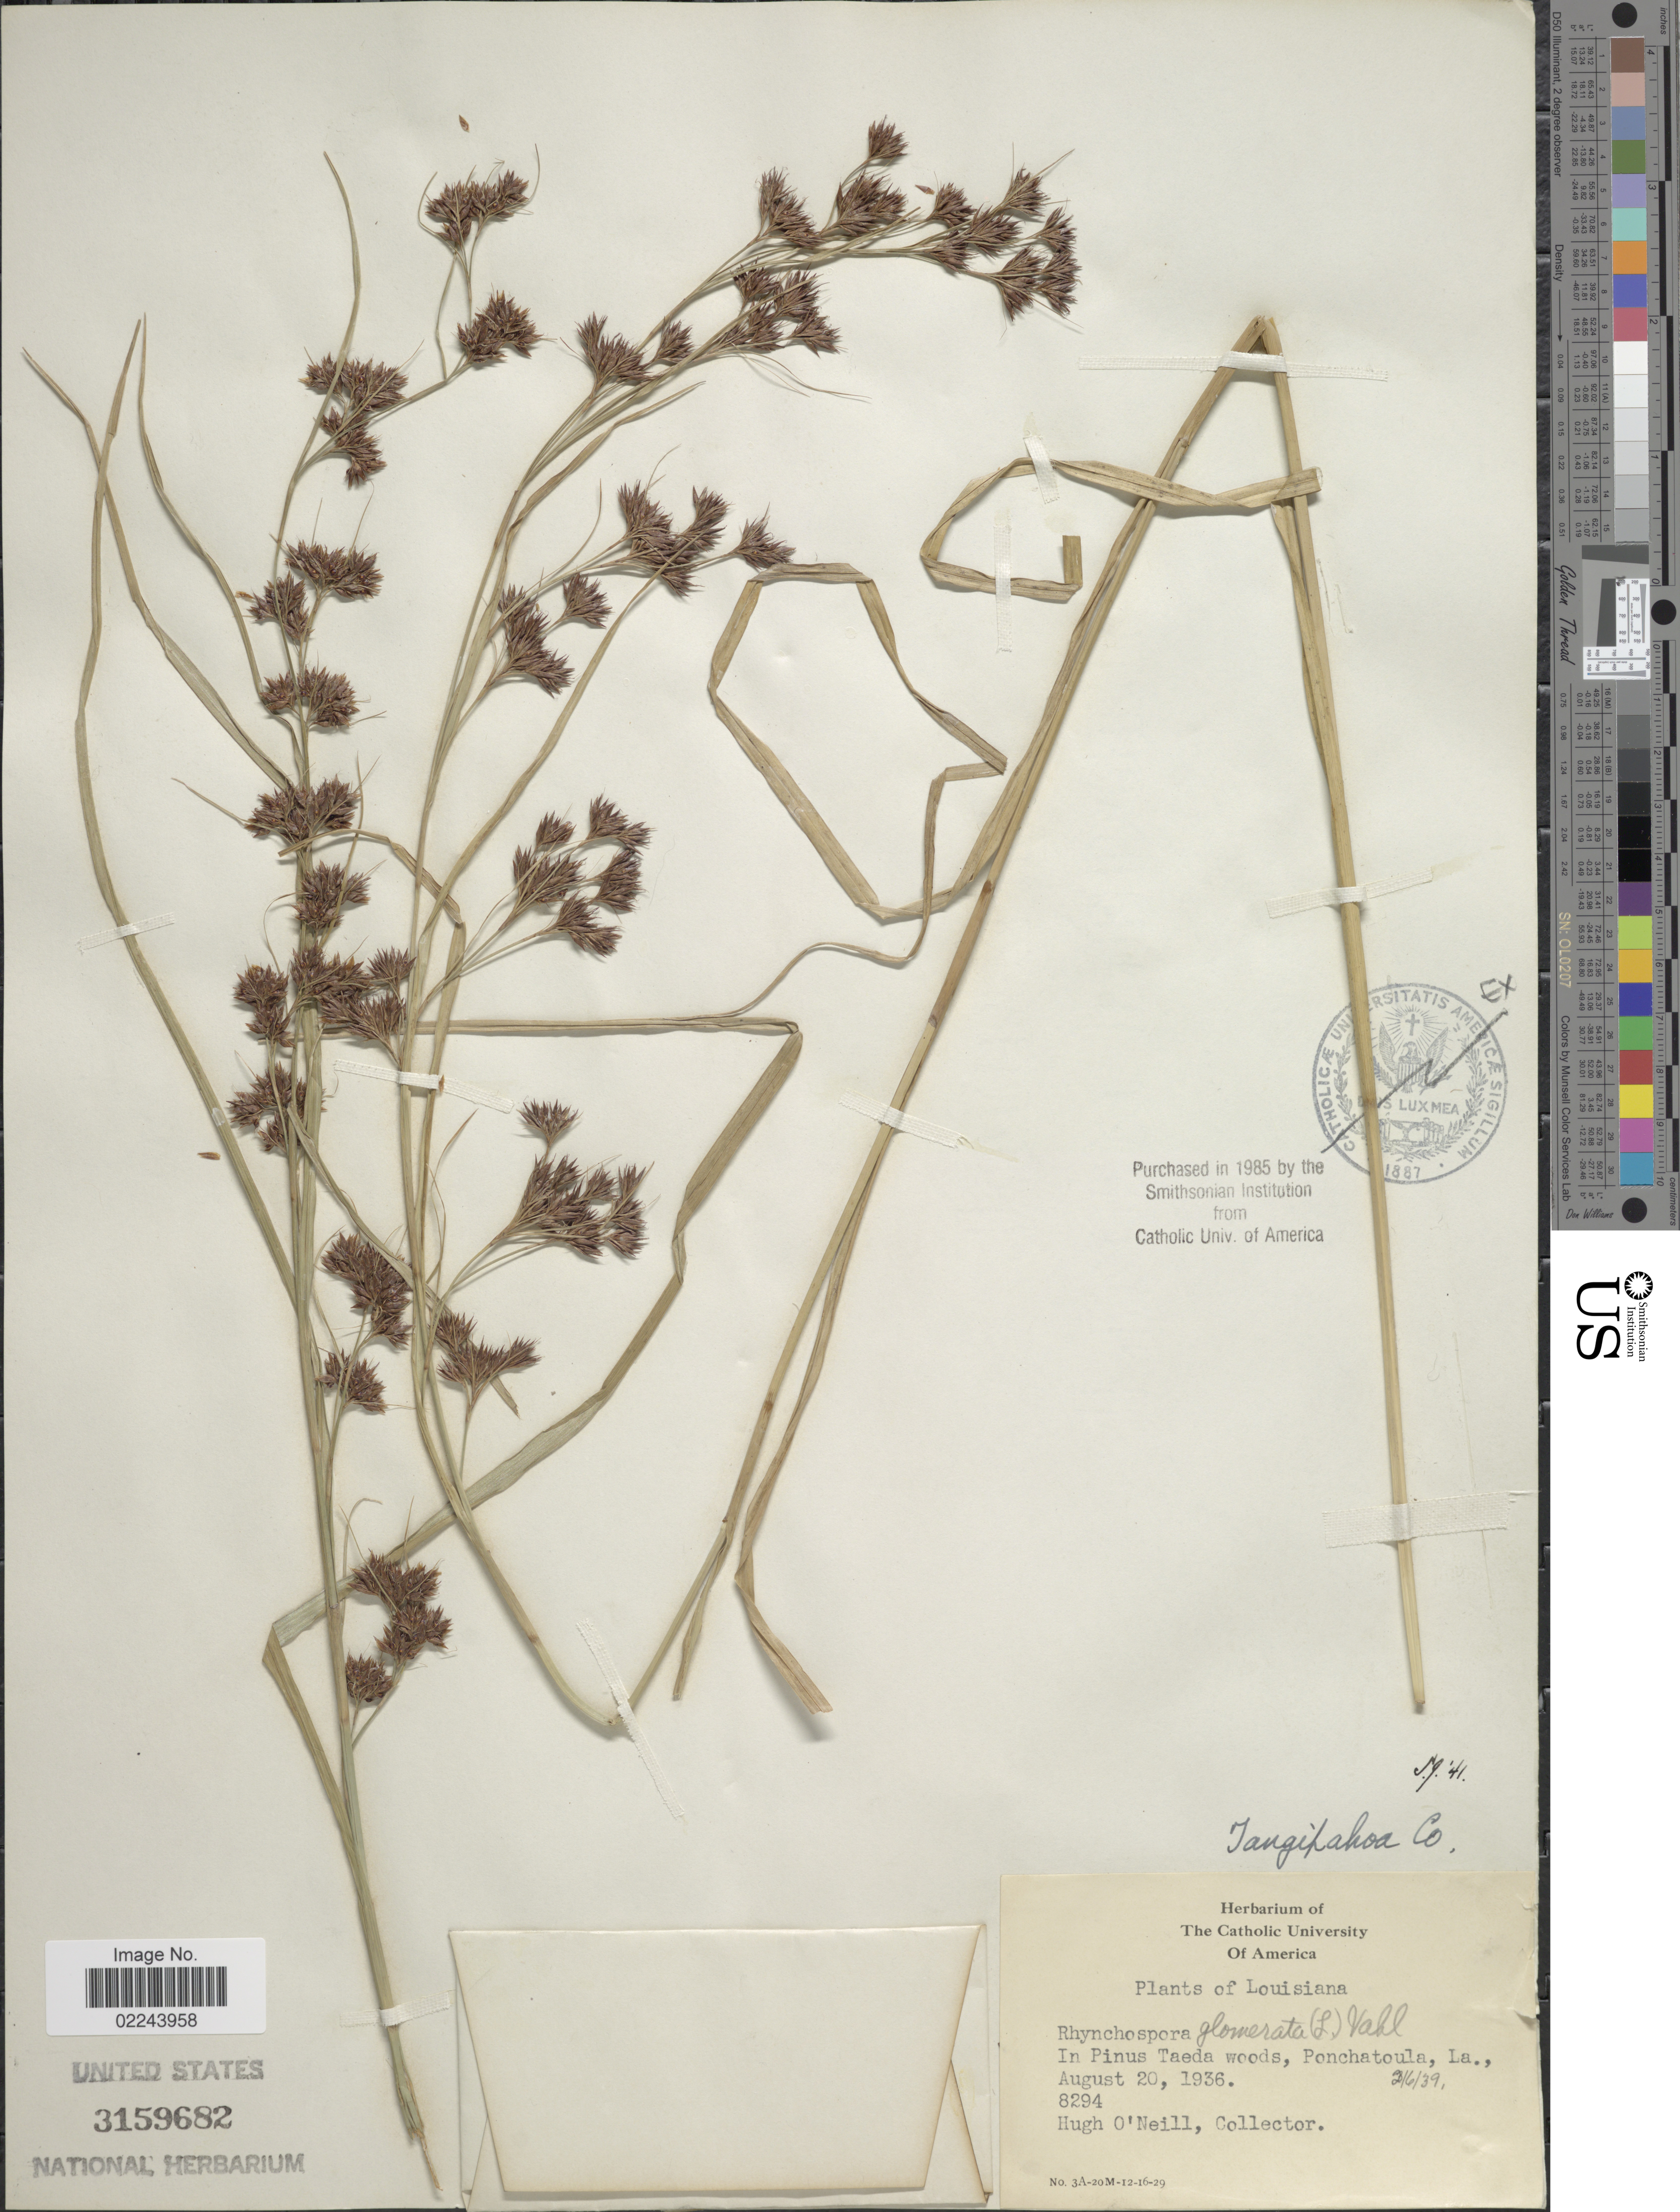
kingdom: Plantae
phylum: Tracheophyta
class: Liliopsida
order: Poales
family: Cyperaceae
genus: Rhynchospora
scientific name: Rhynchospora glomerata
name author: (L.) Vahl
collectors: H. O'Neill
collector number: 8294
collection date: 1936-08-20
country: United States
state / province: Louisiana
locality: Ponchatoula, La.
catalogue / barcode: US 3159682